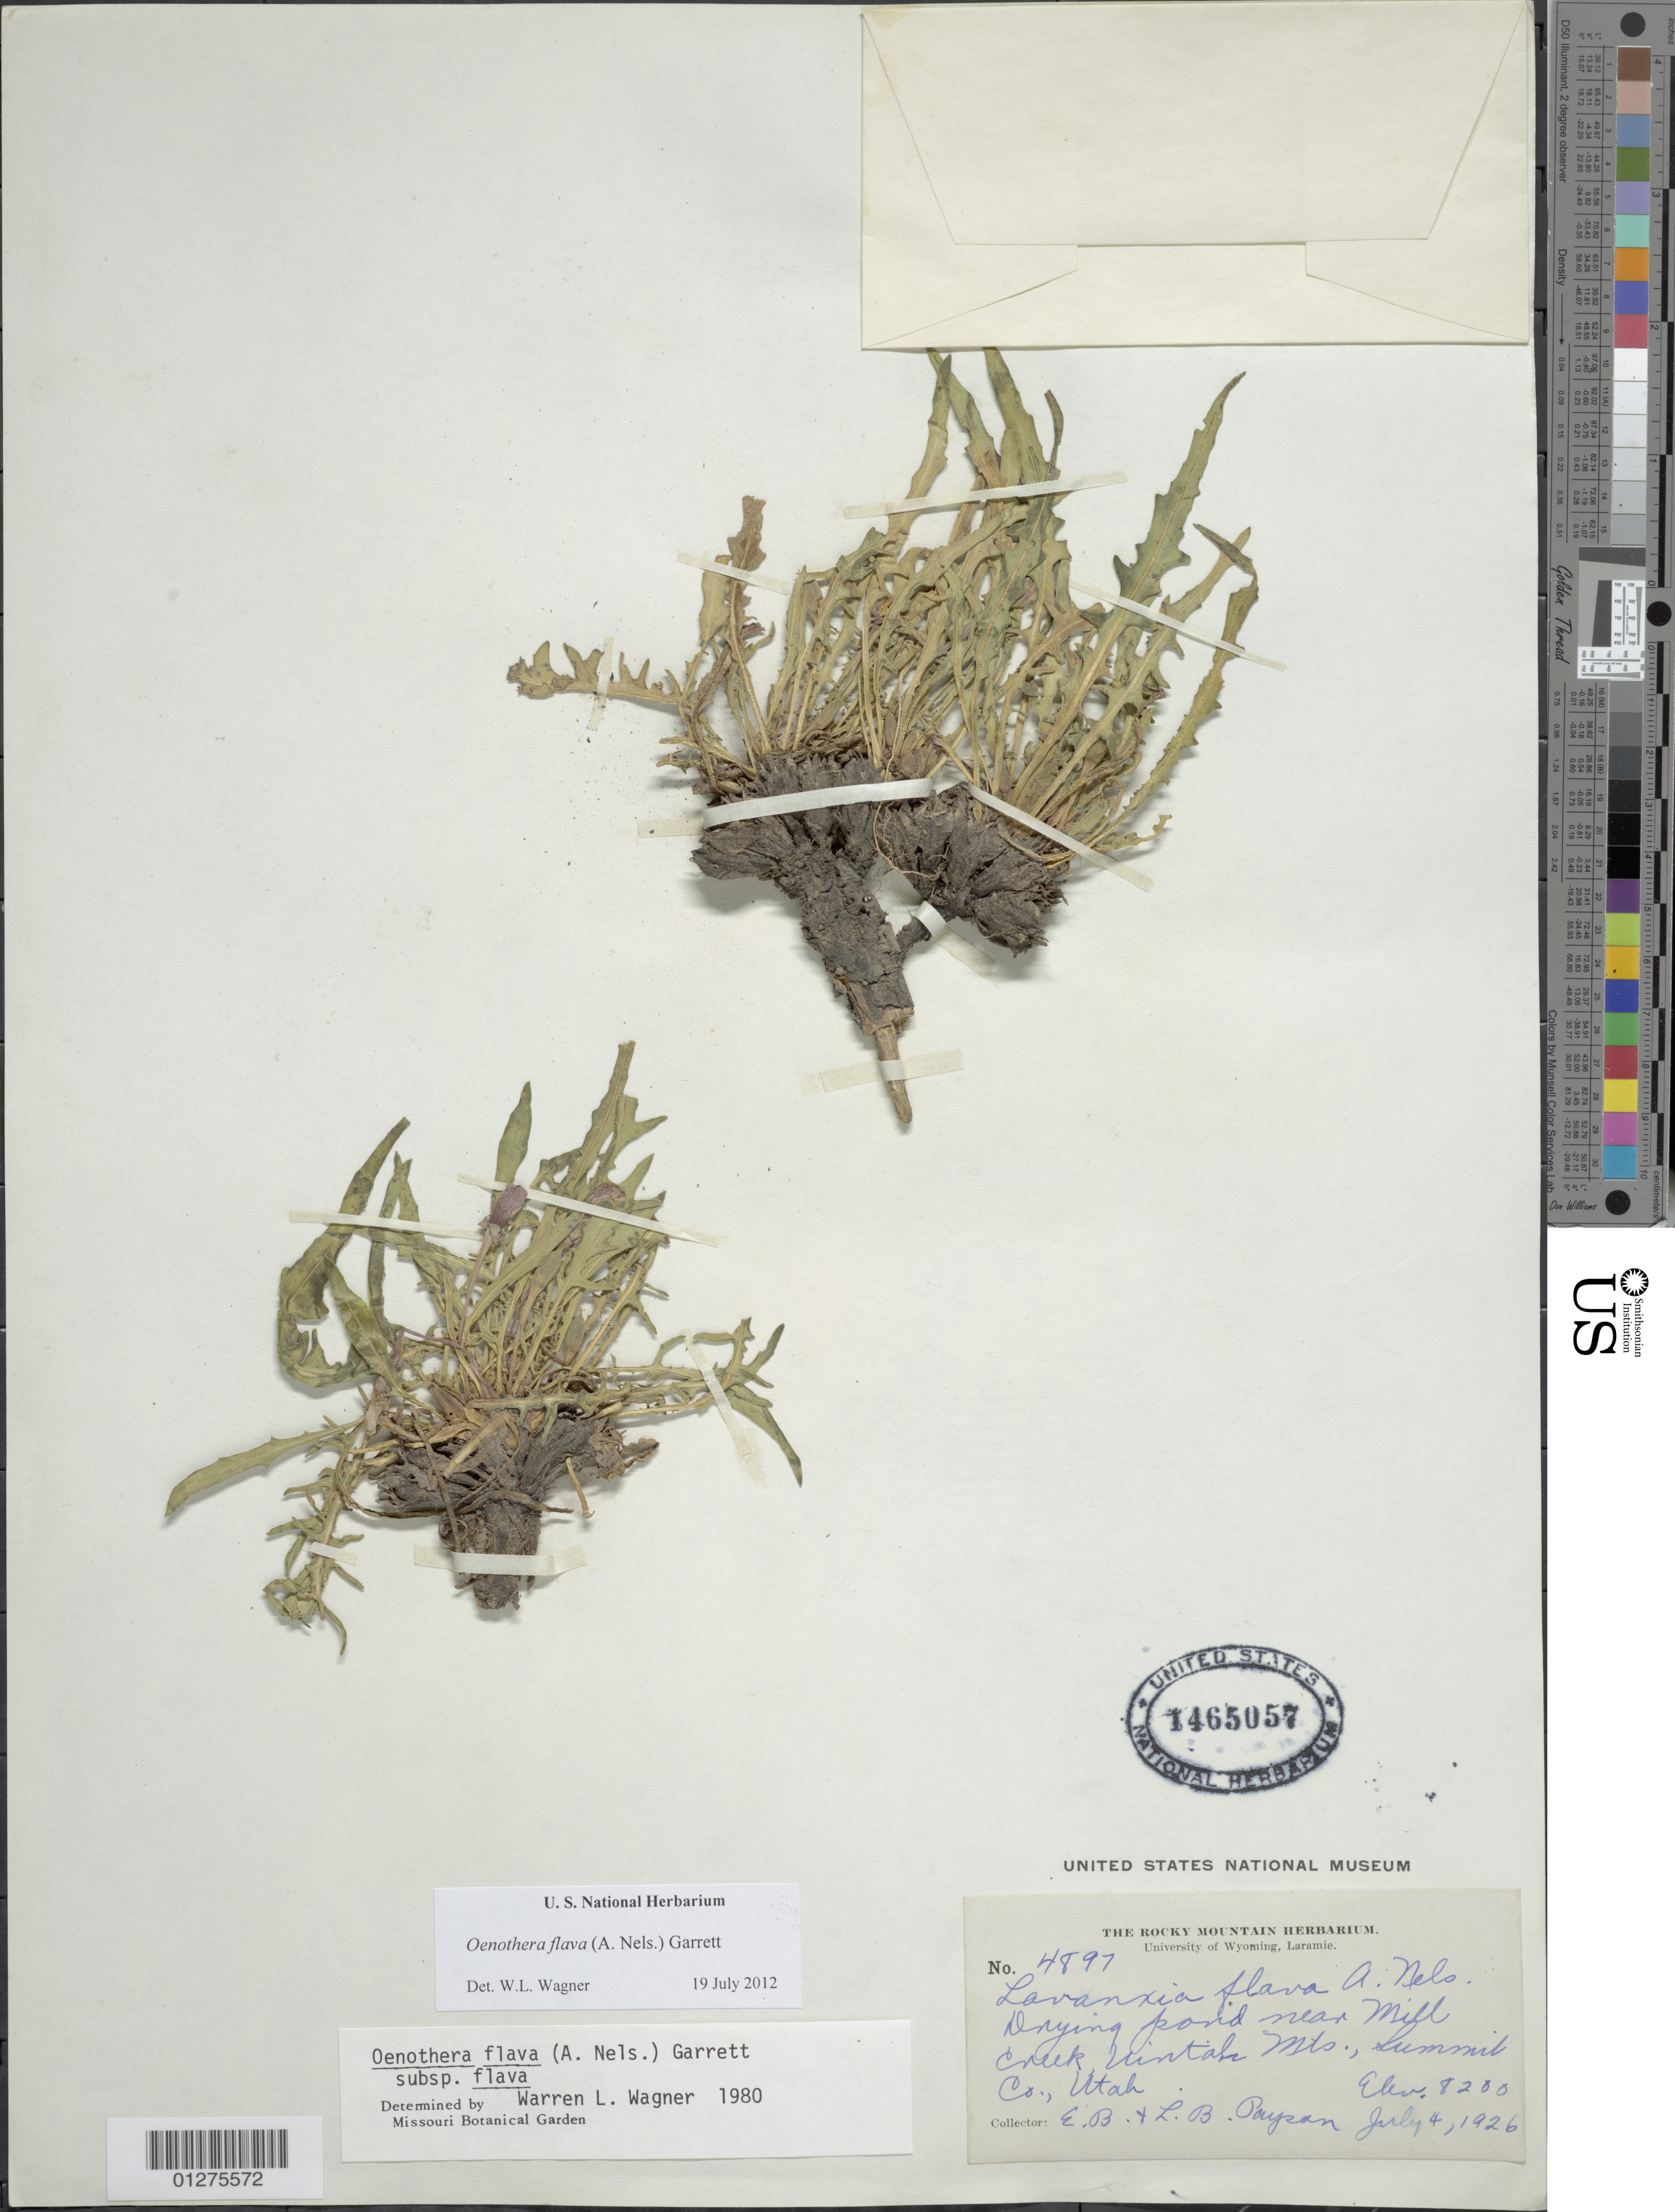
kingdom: Plantae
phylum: Tracheophyta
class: Magnoliopsida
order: Myrtales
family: Onagraceae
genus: Oenothera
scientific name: Oenothera flava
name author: (A. Nelson) Garrett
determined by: Wagner, W. L., (BOT), Smithsonian Institution - National Museum of Natural History (UNITED STATES)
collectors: E. B. Payson & L. Payson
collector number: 4897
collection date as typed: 04 Jul 1926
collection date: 1926-07-04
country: United States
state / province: Utah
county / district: Summit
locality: Near mill creek, uintah mts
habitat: Drying pond.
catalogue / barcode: US 1465057